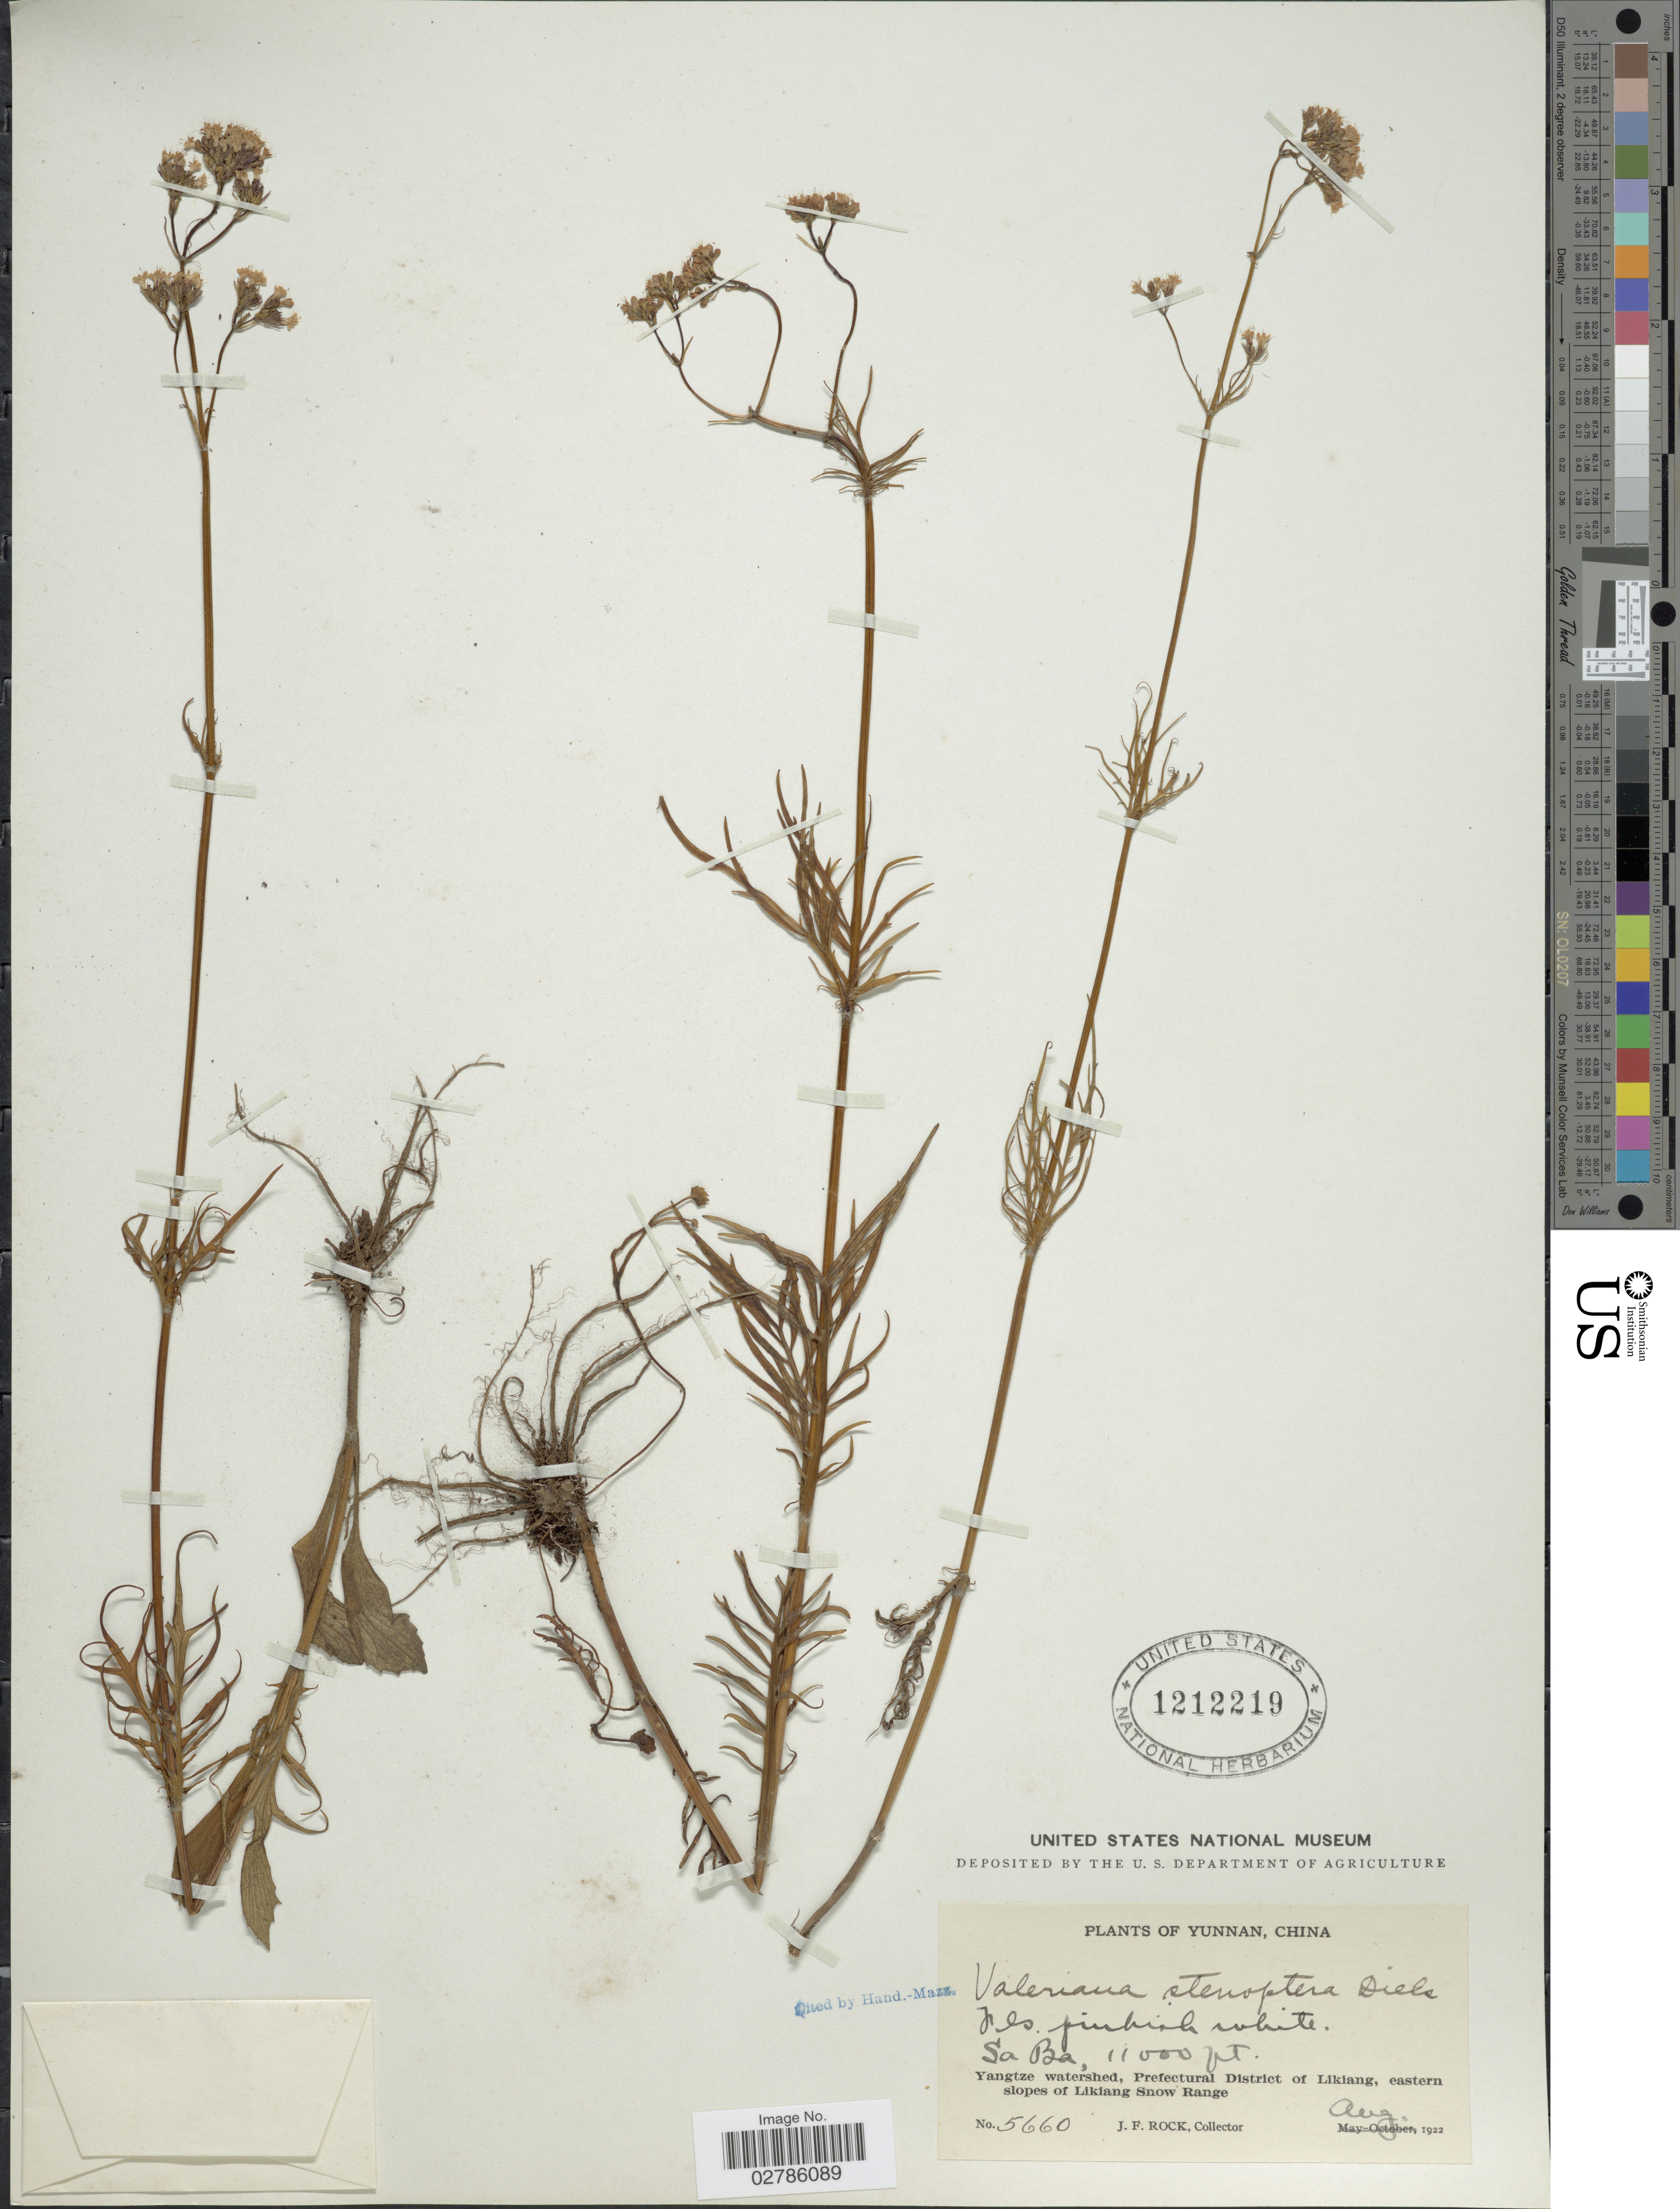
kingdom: Plantae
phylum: Tracheophyta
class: Magnoliopsida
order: Dipsacales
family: Caprifoliaceae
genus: Valeriana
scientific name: Valeriana stenoptera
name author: Diels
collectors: J. Rock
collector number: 5660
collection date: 1922-08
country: China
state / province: Yunnan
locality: Sa Ba. Yangtze watershed, Prefectural District of Likiang, eastern slopes of Likiang Snow Range.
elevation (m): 3353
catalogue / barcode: US 1212219